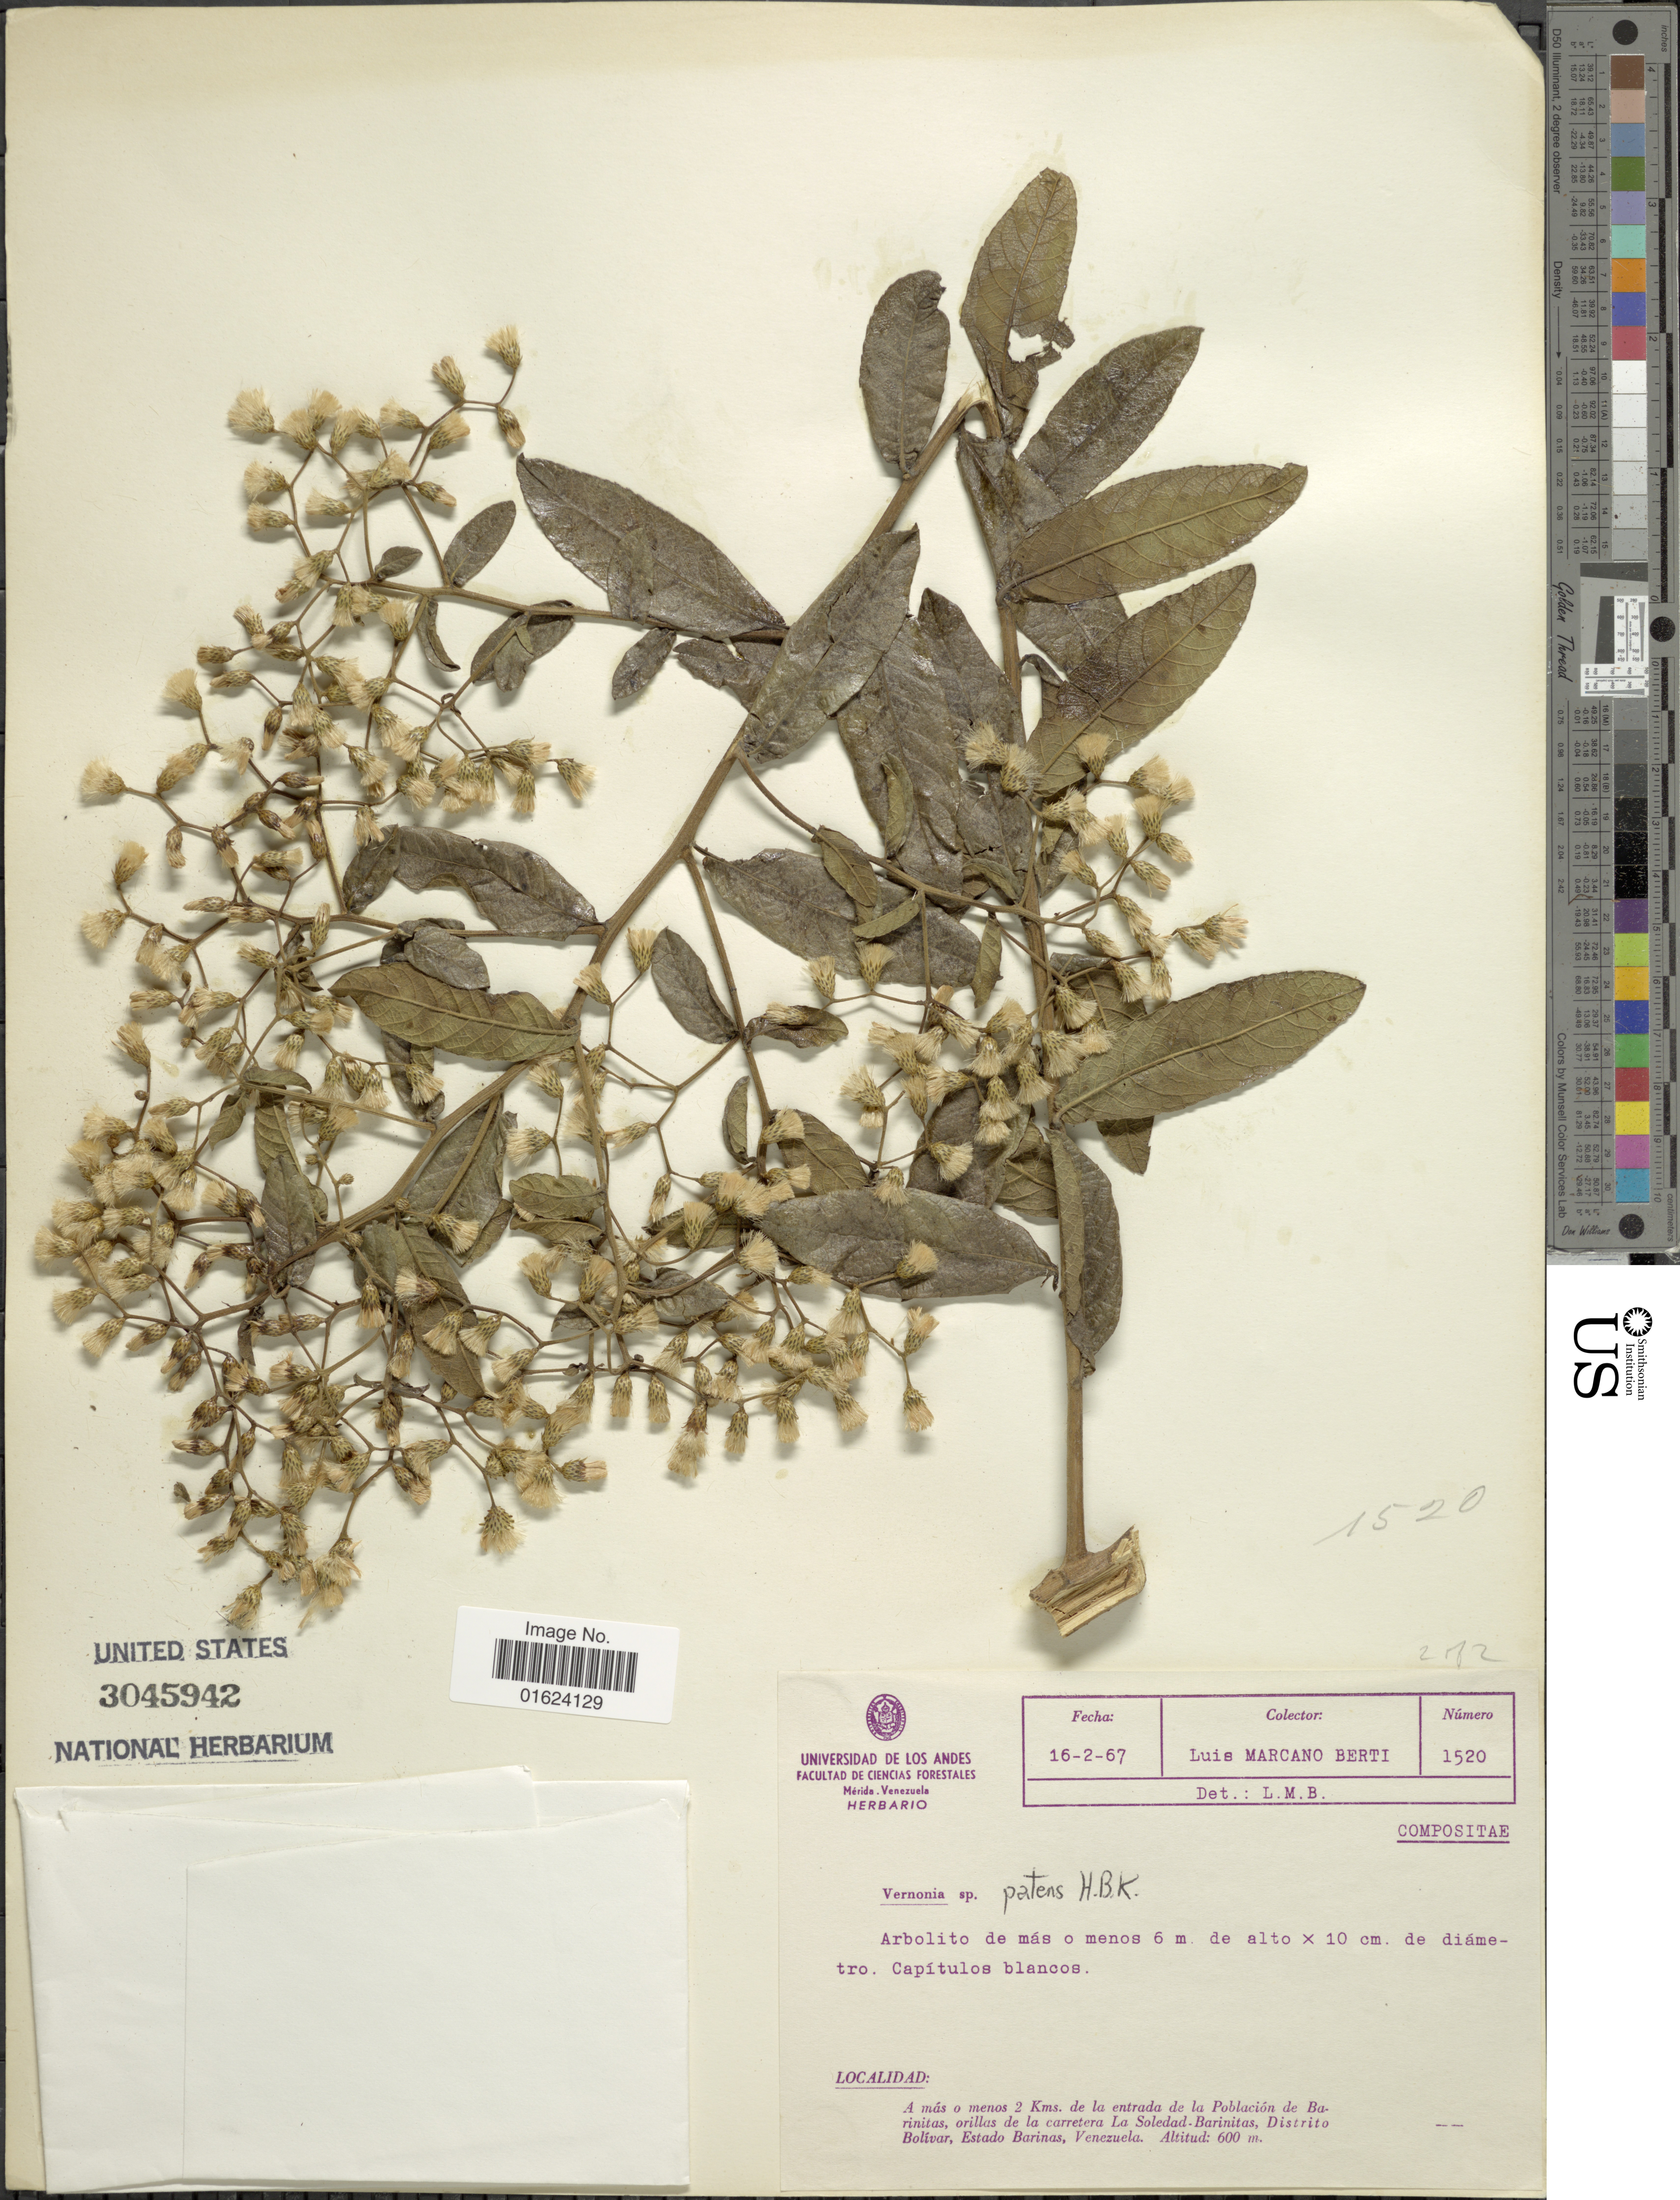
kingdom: Plantae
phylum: Tracheophyta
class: Magnoliopsida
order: Asterales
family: Asteraceae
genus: Vernonanthura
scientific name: Vernonanthura patens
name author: (Kunth) H. Rob.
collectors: L. Marcano-Berti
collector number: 1520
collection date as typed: Transcribed d/m/y: 16/2/67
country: Venezuela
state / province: Barinas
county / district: Bolívar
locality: A mas o menos 2 Kms. de la entrada de la Poblacion de Barinitas, orillas de la carretera La Soledad. Barinitas, Distrito Bolivar,Estado Barinas.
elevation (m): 600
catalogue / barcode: US 3045942